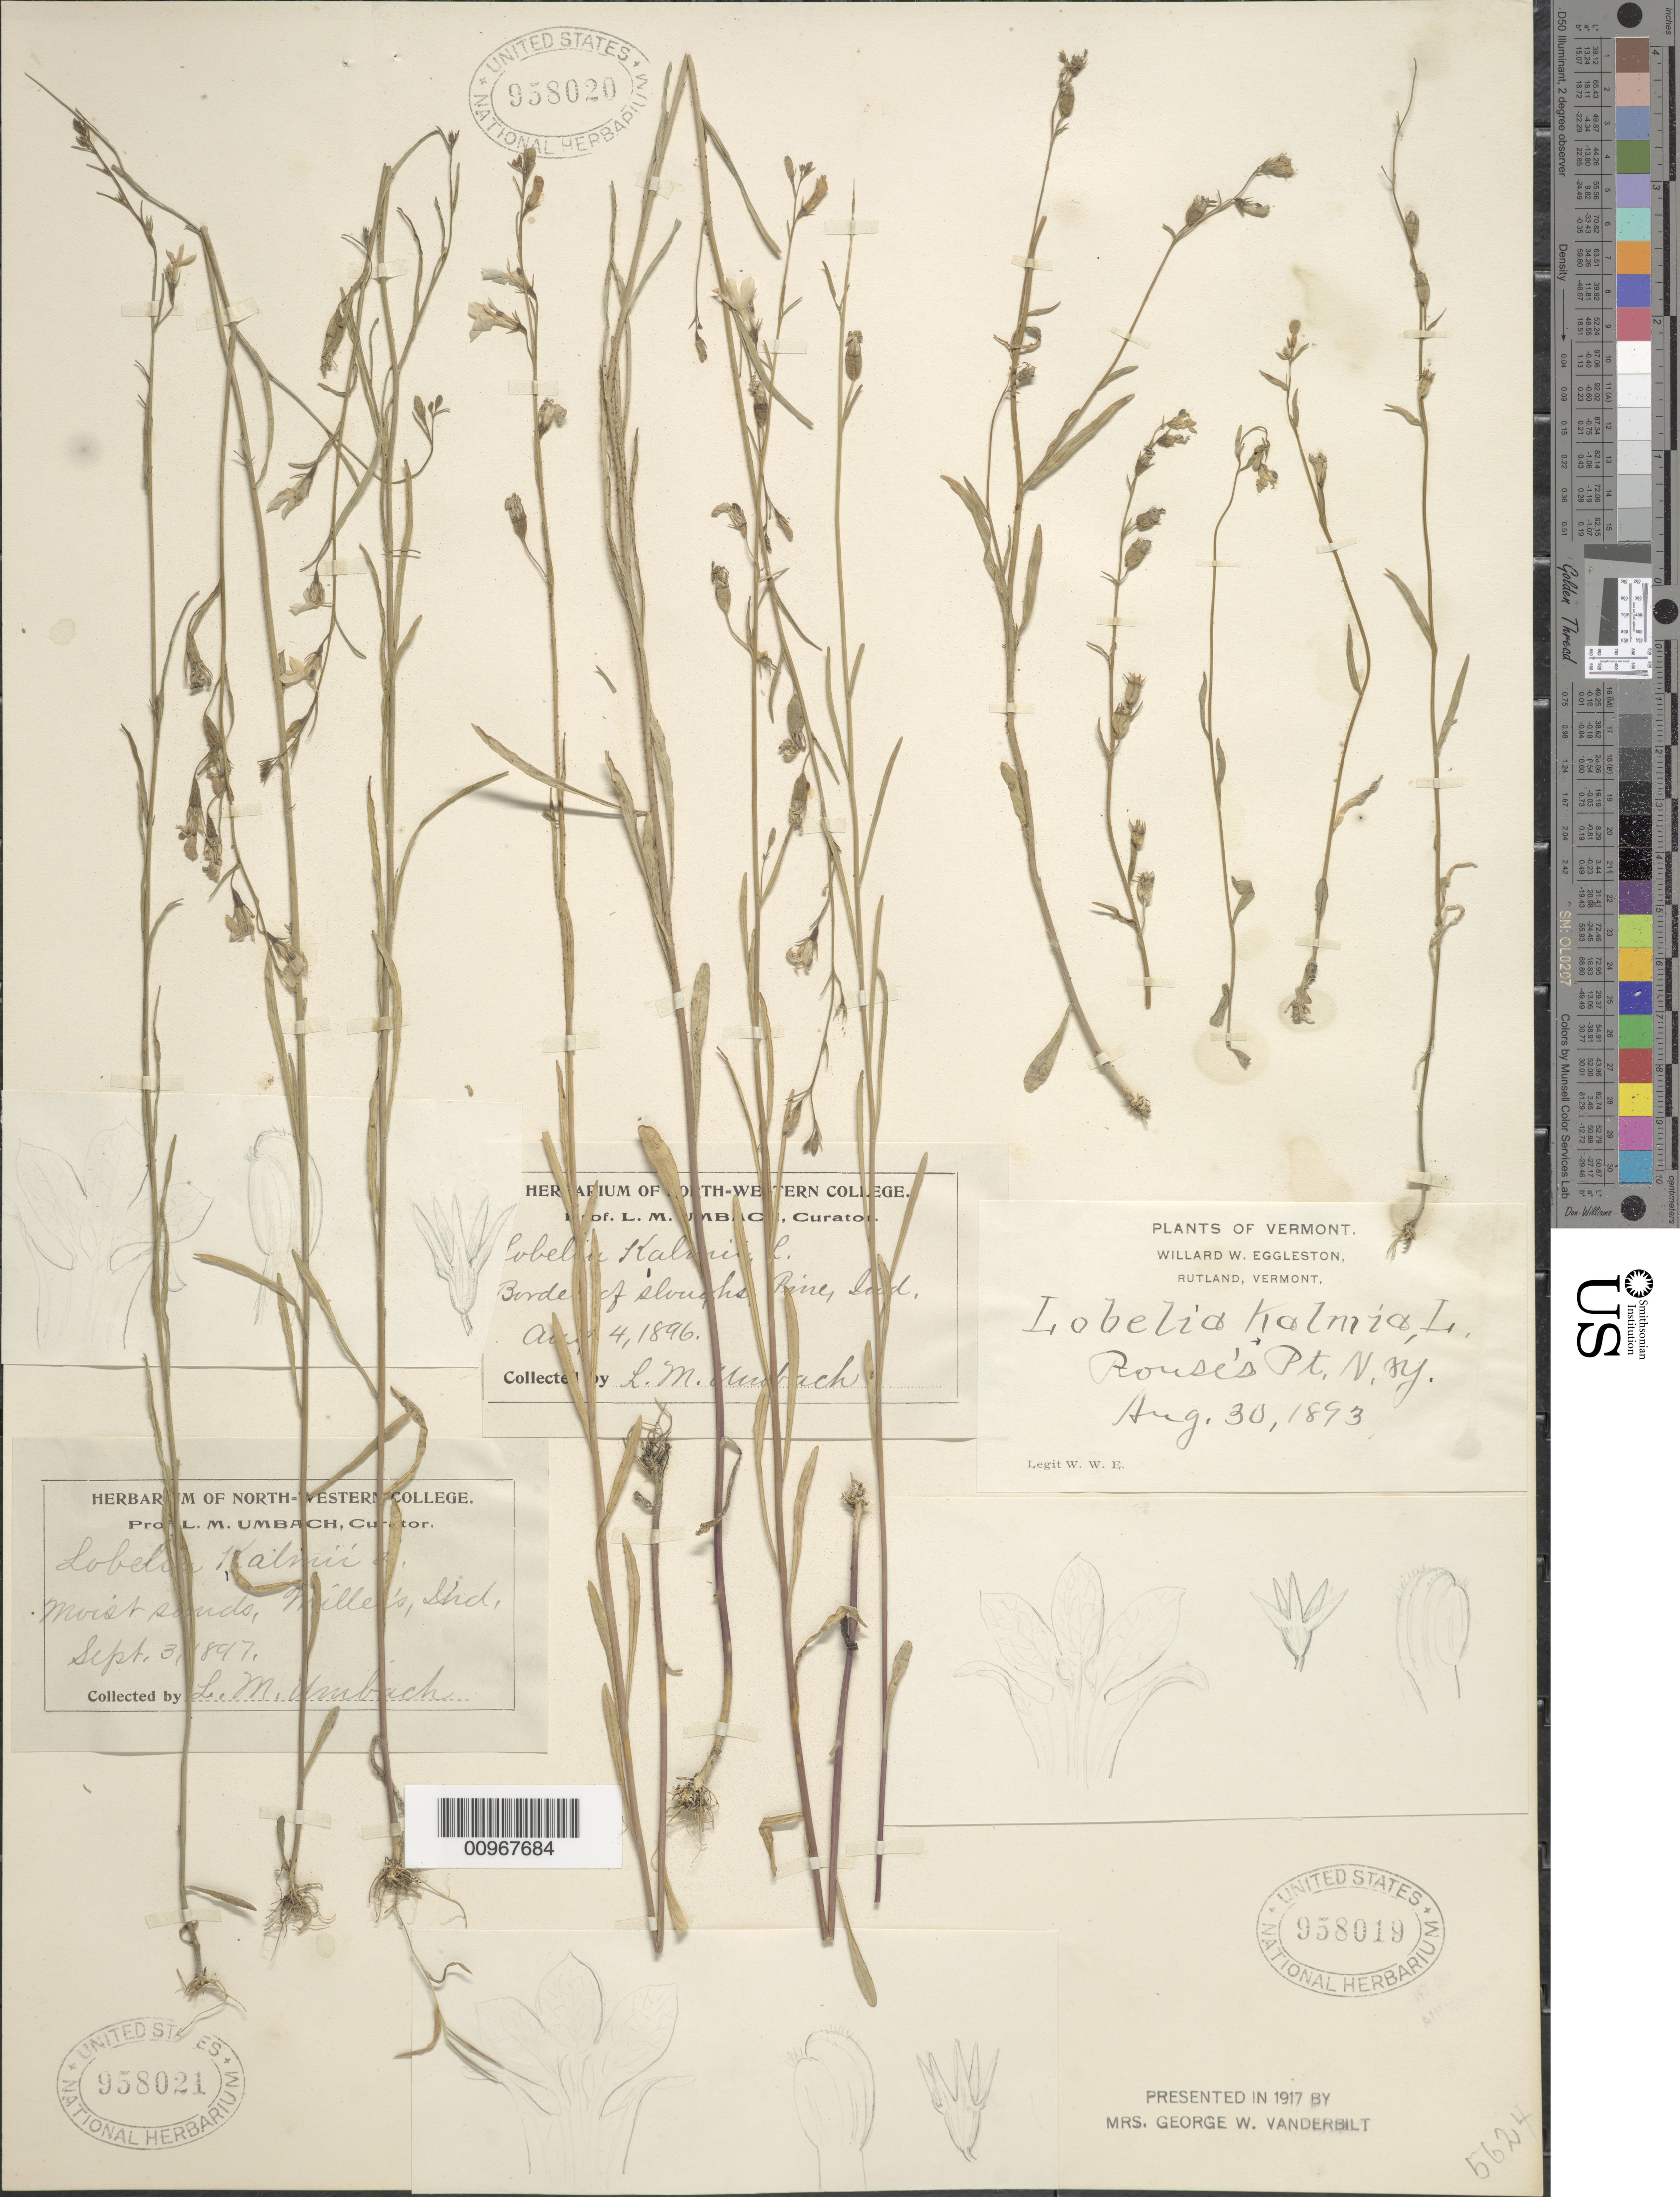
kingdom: Plantae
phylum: Tracheophyta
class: Magnoliopsida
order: Asterales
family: Campanulaceae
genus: Lobelia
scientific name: Lobelia kalmii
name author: L.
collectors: L. M. Umbach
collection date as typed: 4 Aug 1896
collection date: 1896-08-04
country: United States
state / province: Indiana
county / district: Porter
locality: Pine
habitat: border of sloughs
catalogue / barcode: US 958020-2